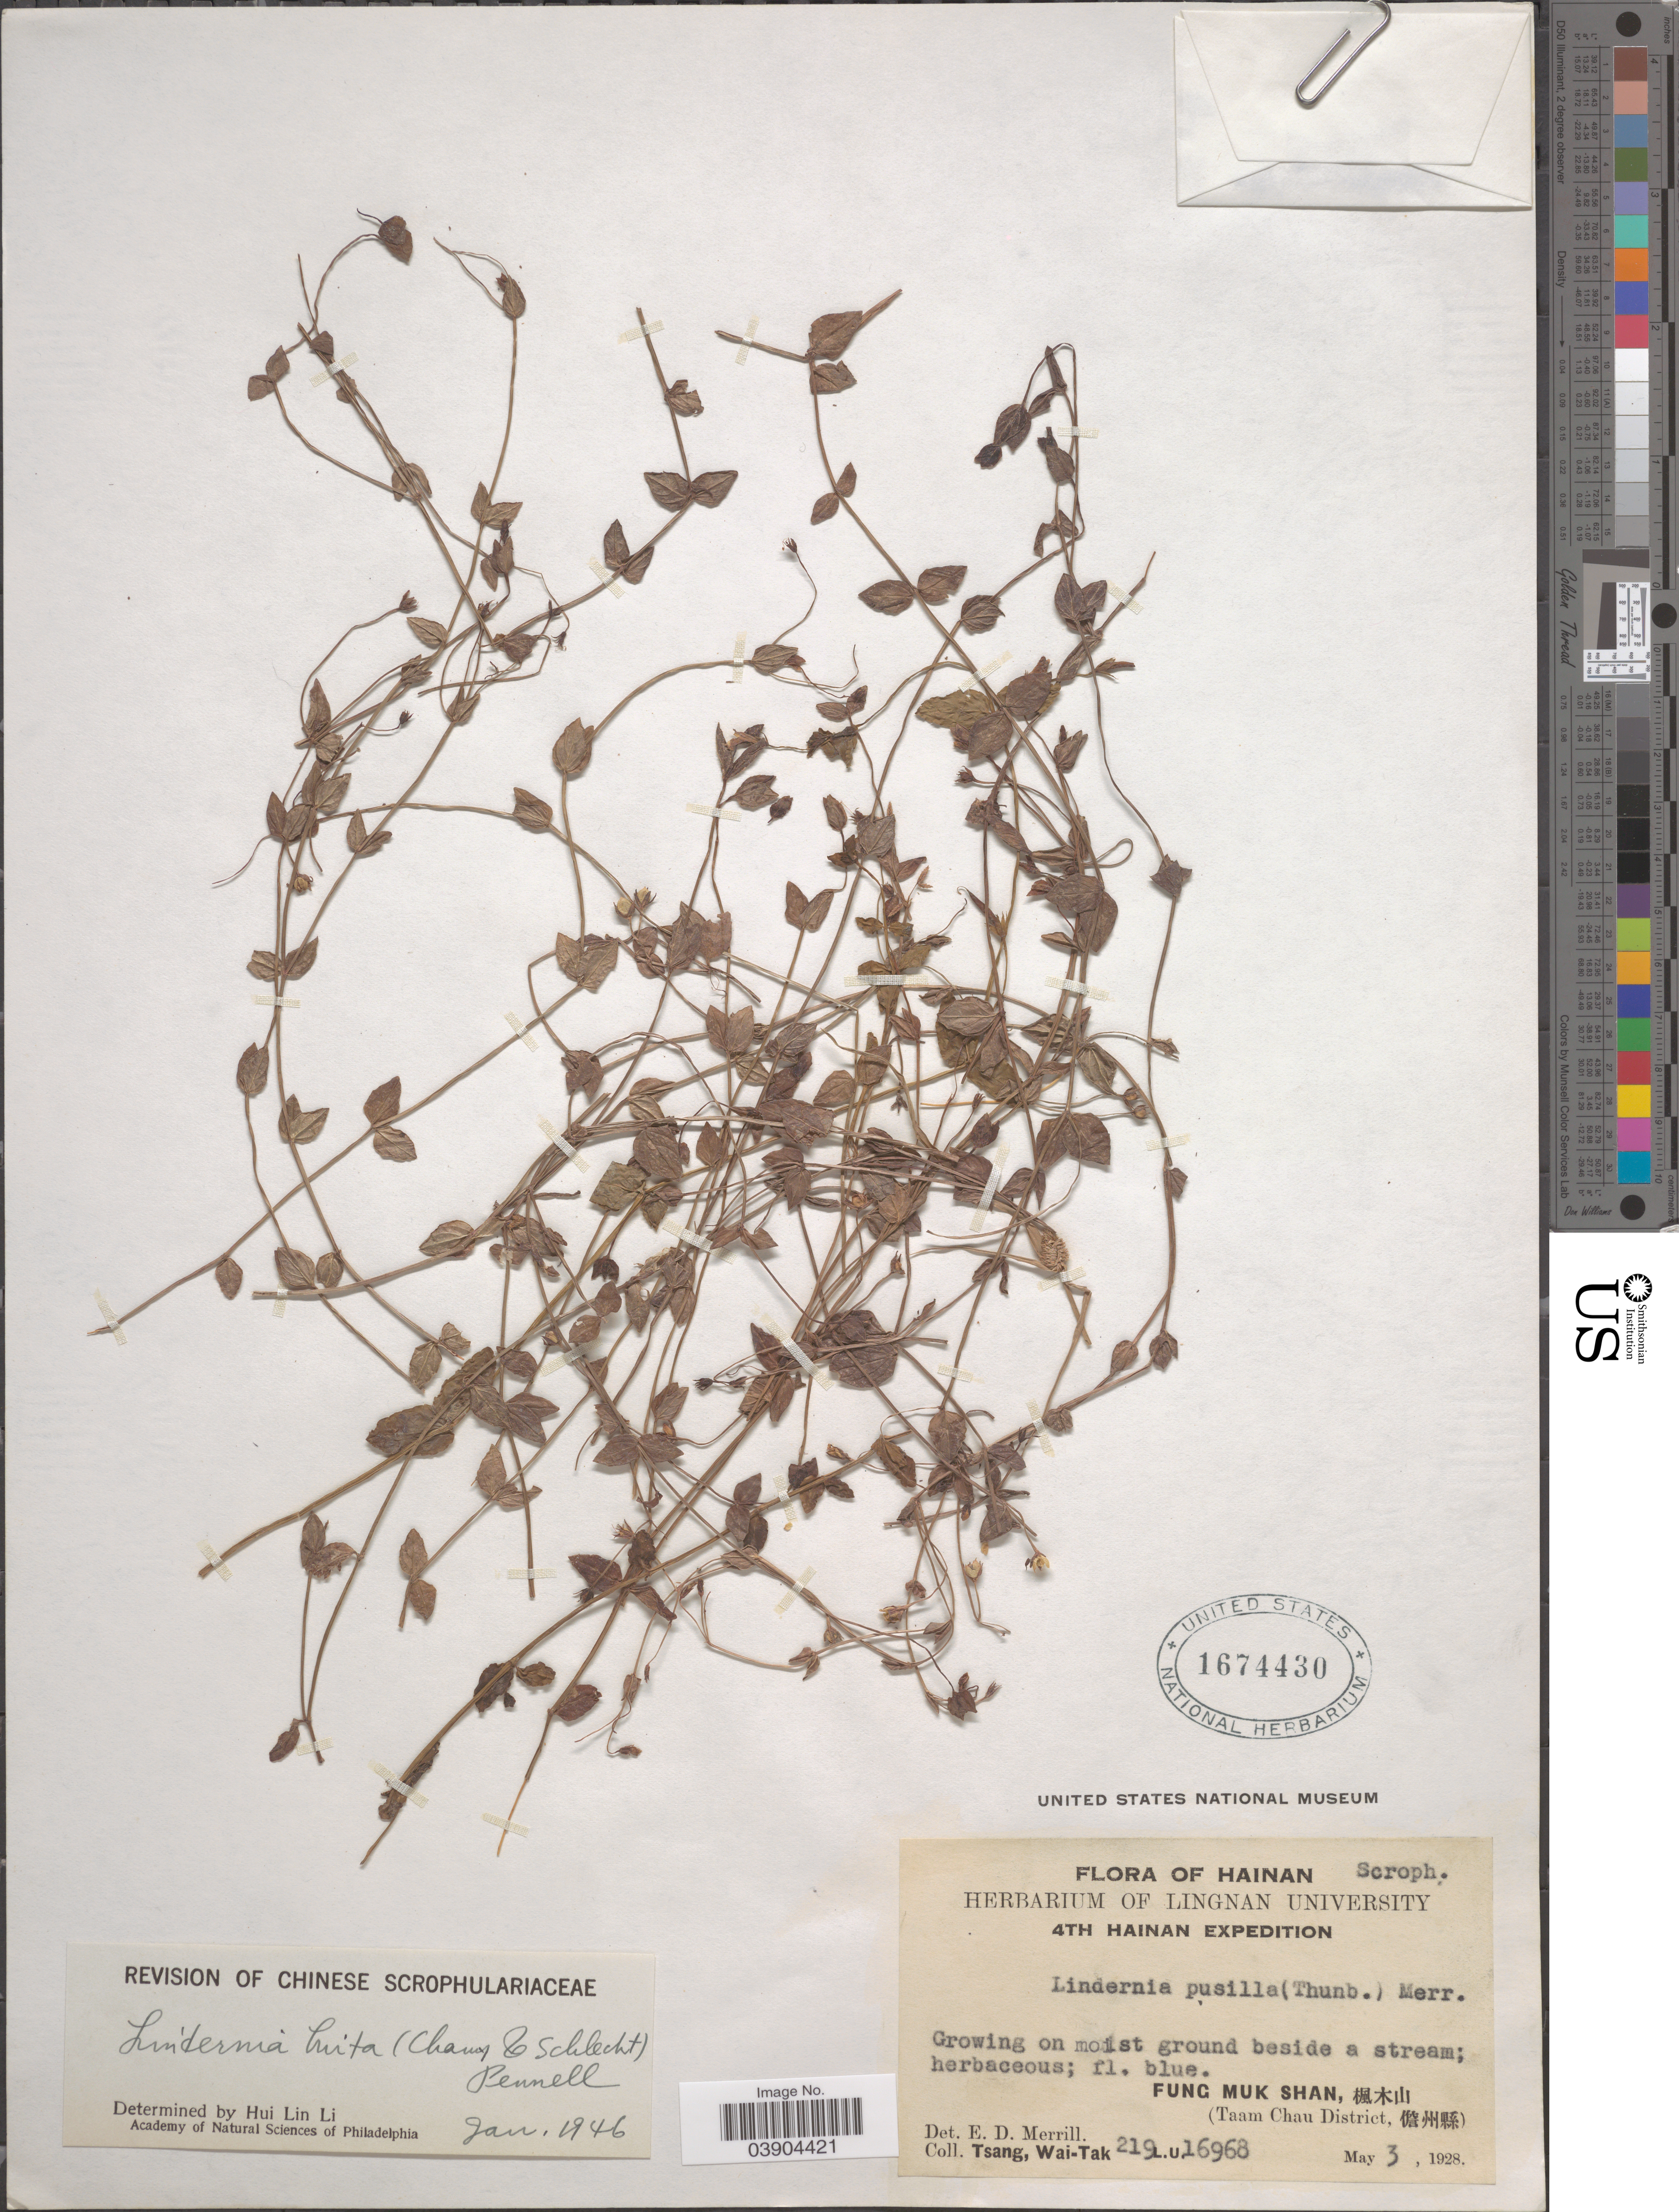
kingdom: Plantae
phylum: Tracheophyta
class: Magnoliopsida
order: Lamiales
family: Linderniaceae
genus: Lindernia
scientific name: Lindernia hirta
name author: (Cham. & Schltdl.) Pennell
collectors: W. T. Tsang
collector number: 219 L.U.16968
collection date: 1928-05-03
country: China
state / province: Hainan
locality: Fung Muk Shan, X. (Taam Chau District, X).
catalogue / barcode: US 1674430